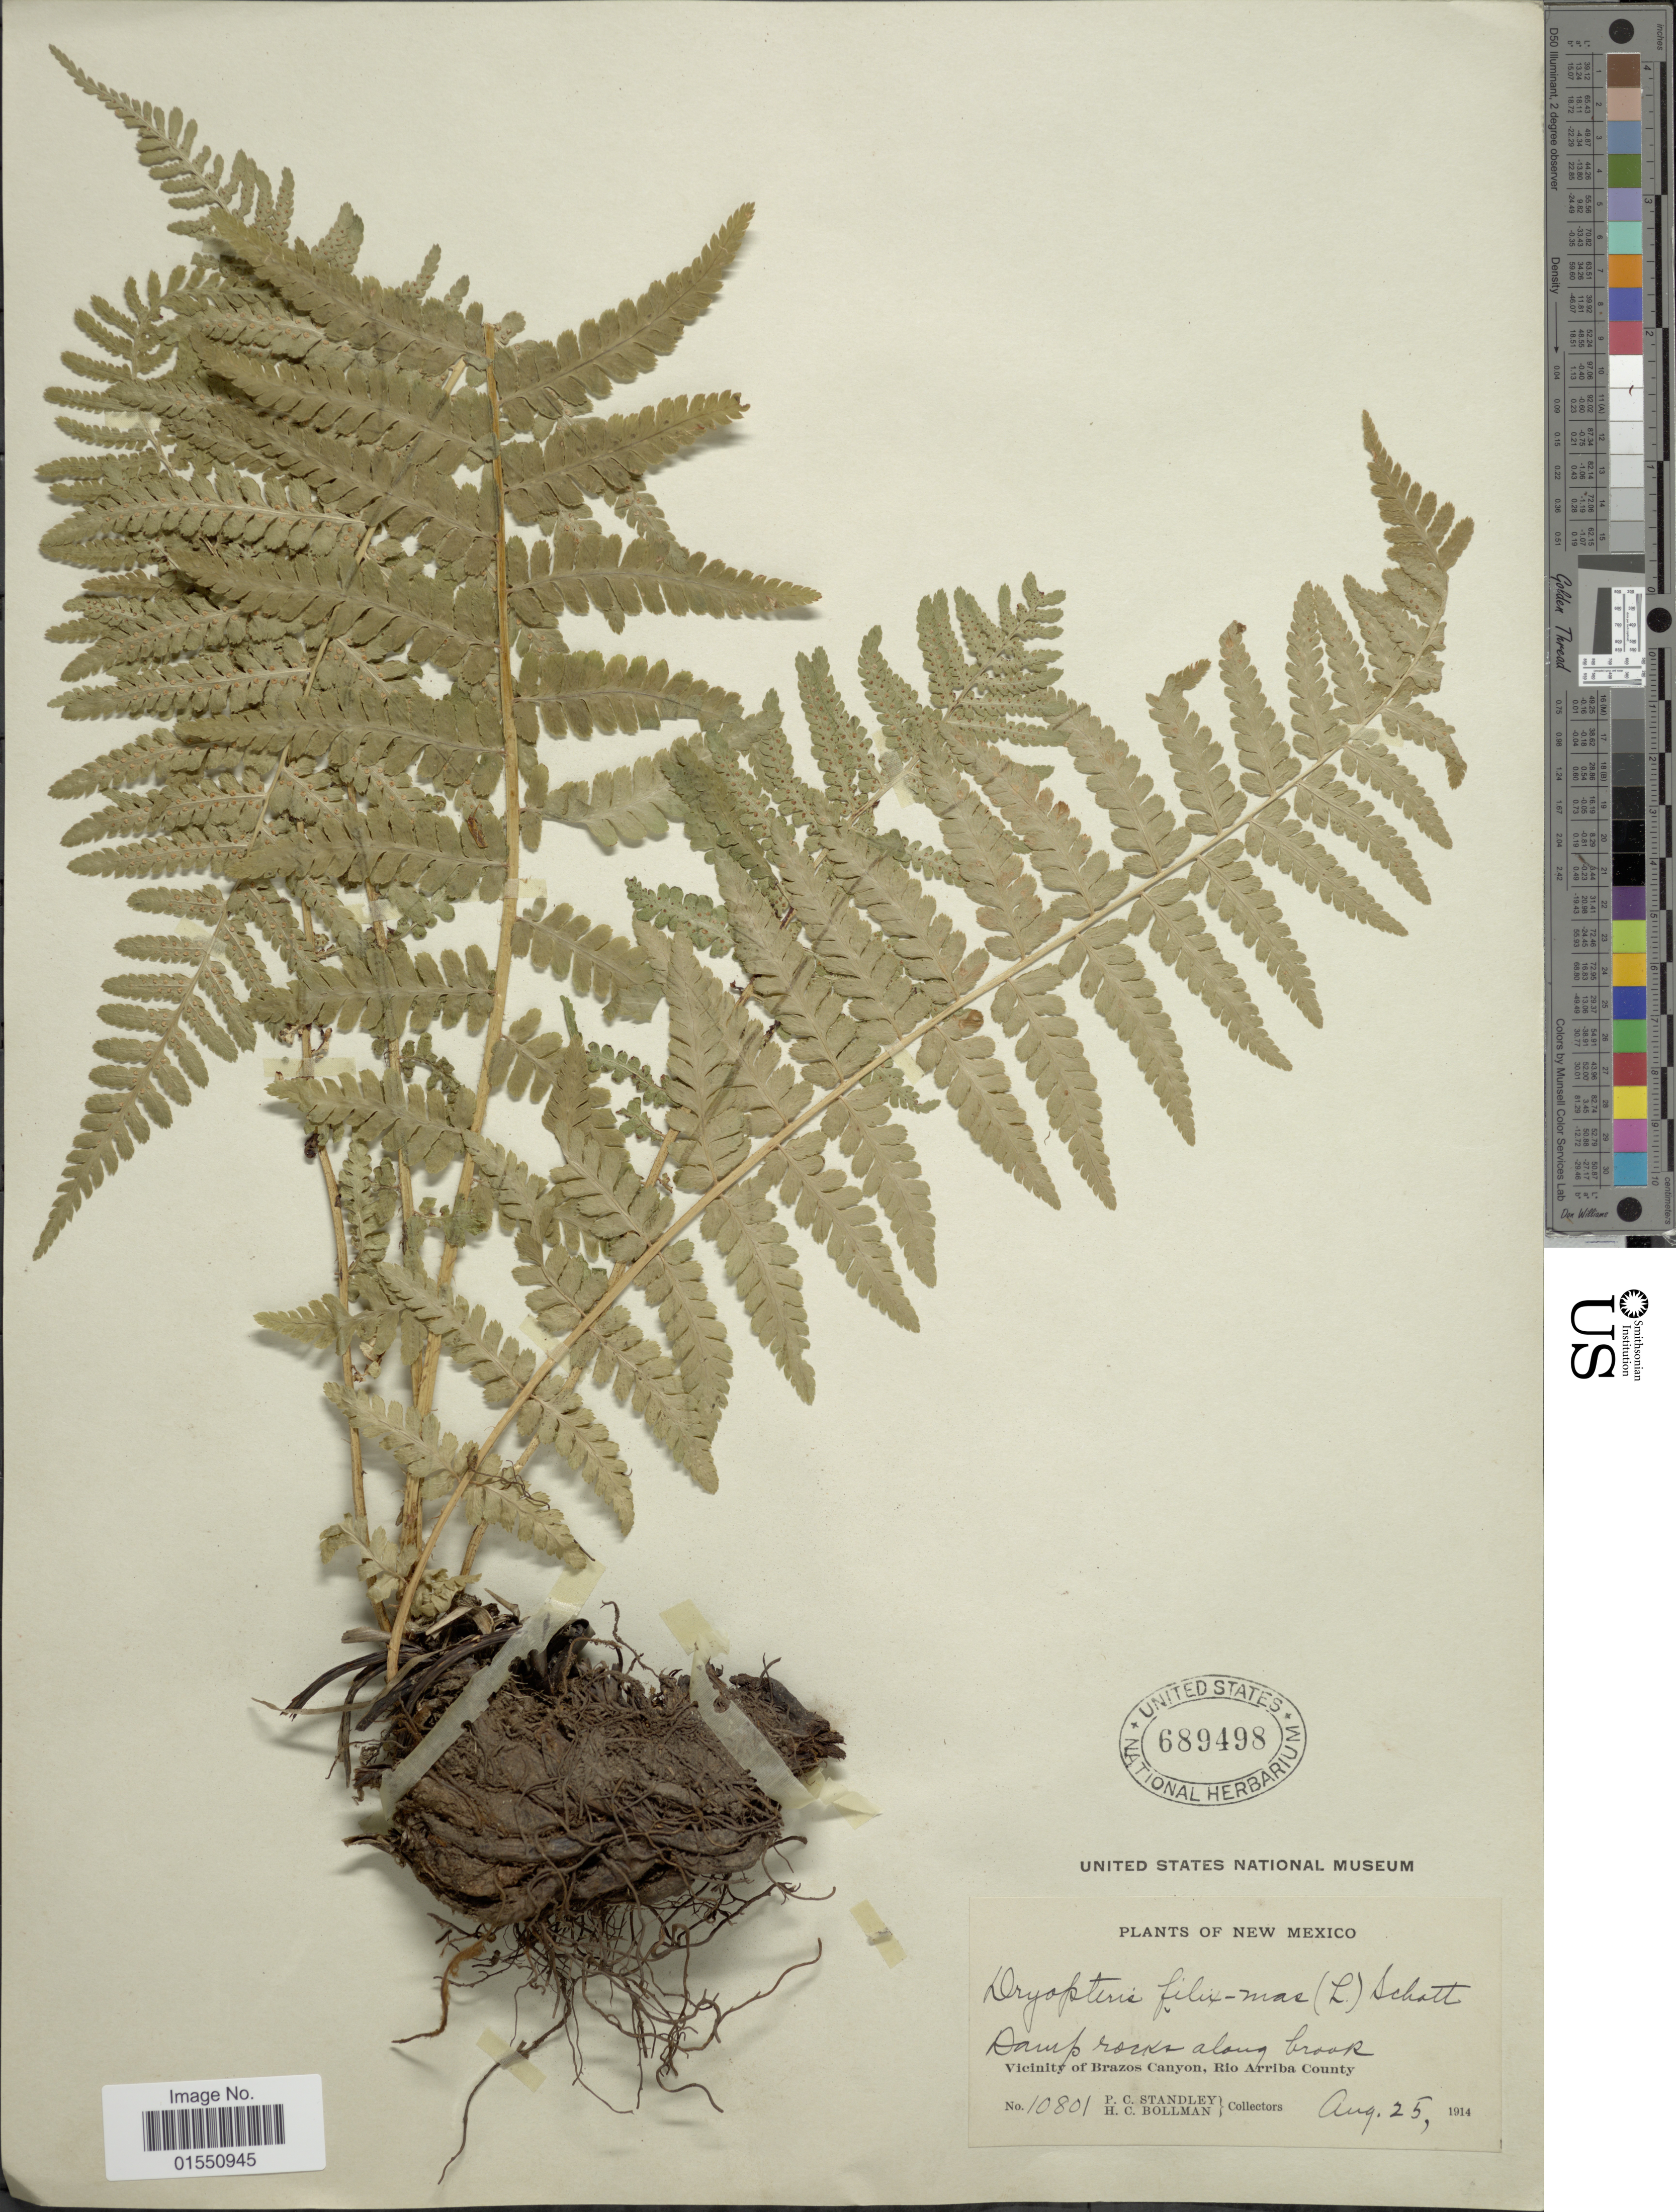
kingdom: Plantae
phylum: Tracheophyta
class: Polypodiopsida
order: Polypodiales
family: Dryopteridaceae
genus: Dryopteris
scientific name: Dryopteris filix-mas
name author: (L.) Schott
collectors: P. C. Standley & H. C. Bollman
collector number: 10801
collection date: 1914-08-25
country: United States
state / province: New Mexico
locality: Vicinity of Brazos Canyon, Rio Arriba County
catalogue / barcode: US 689498